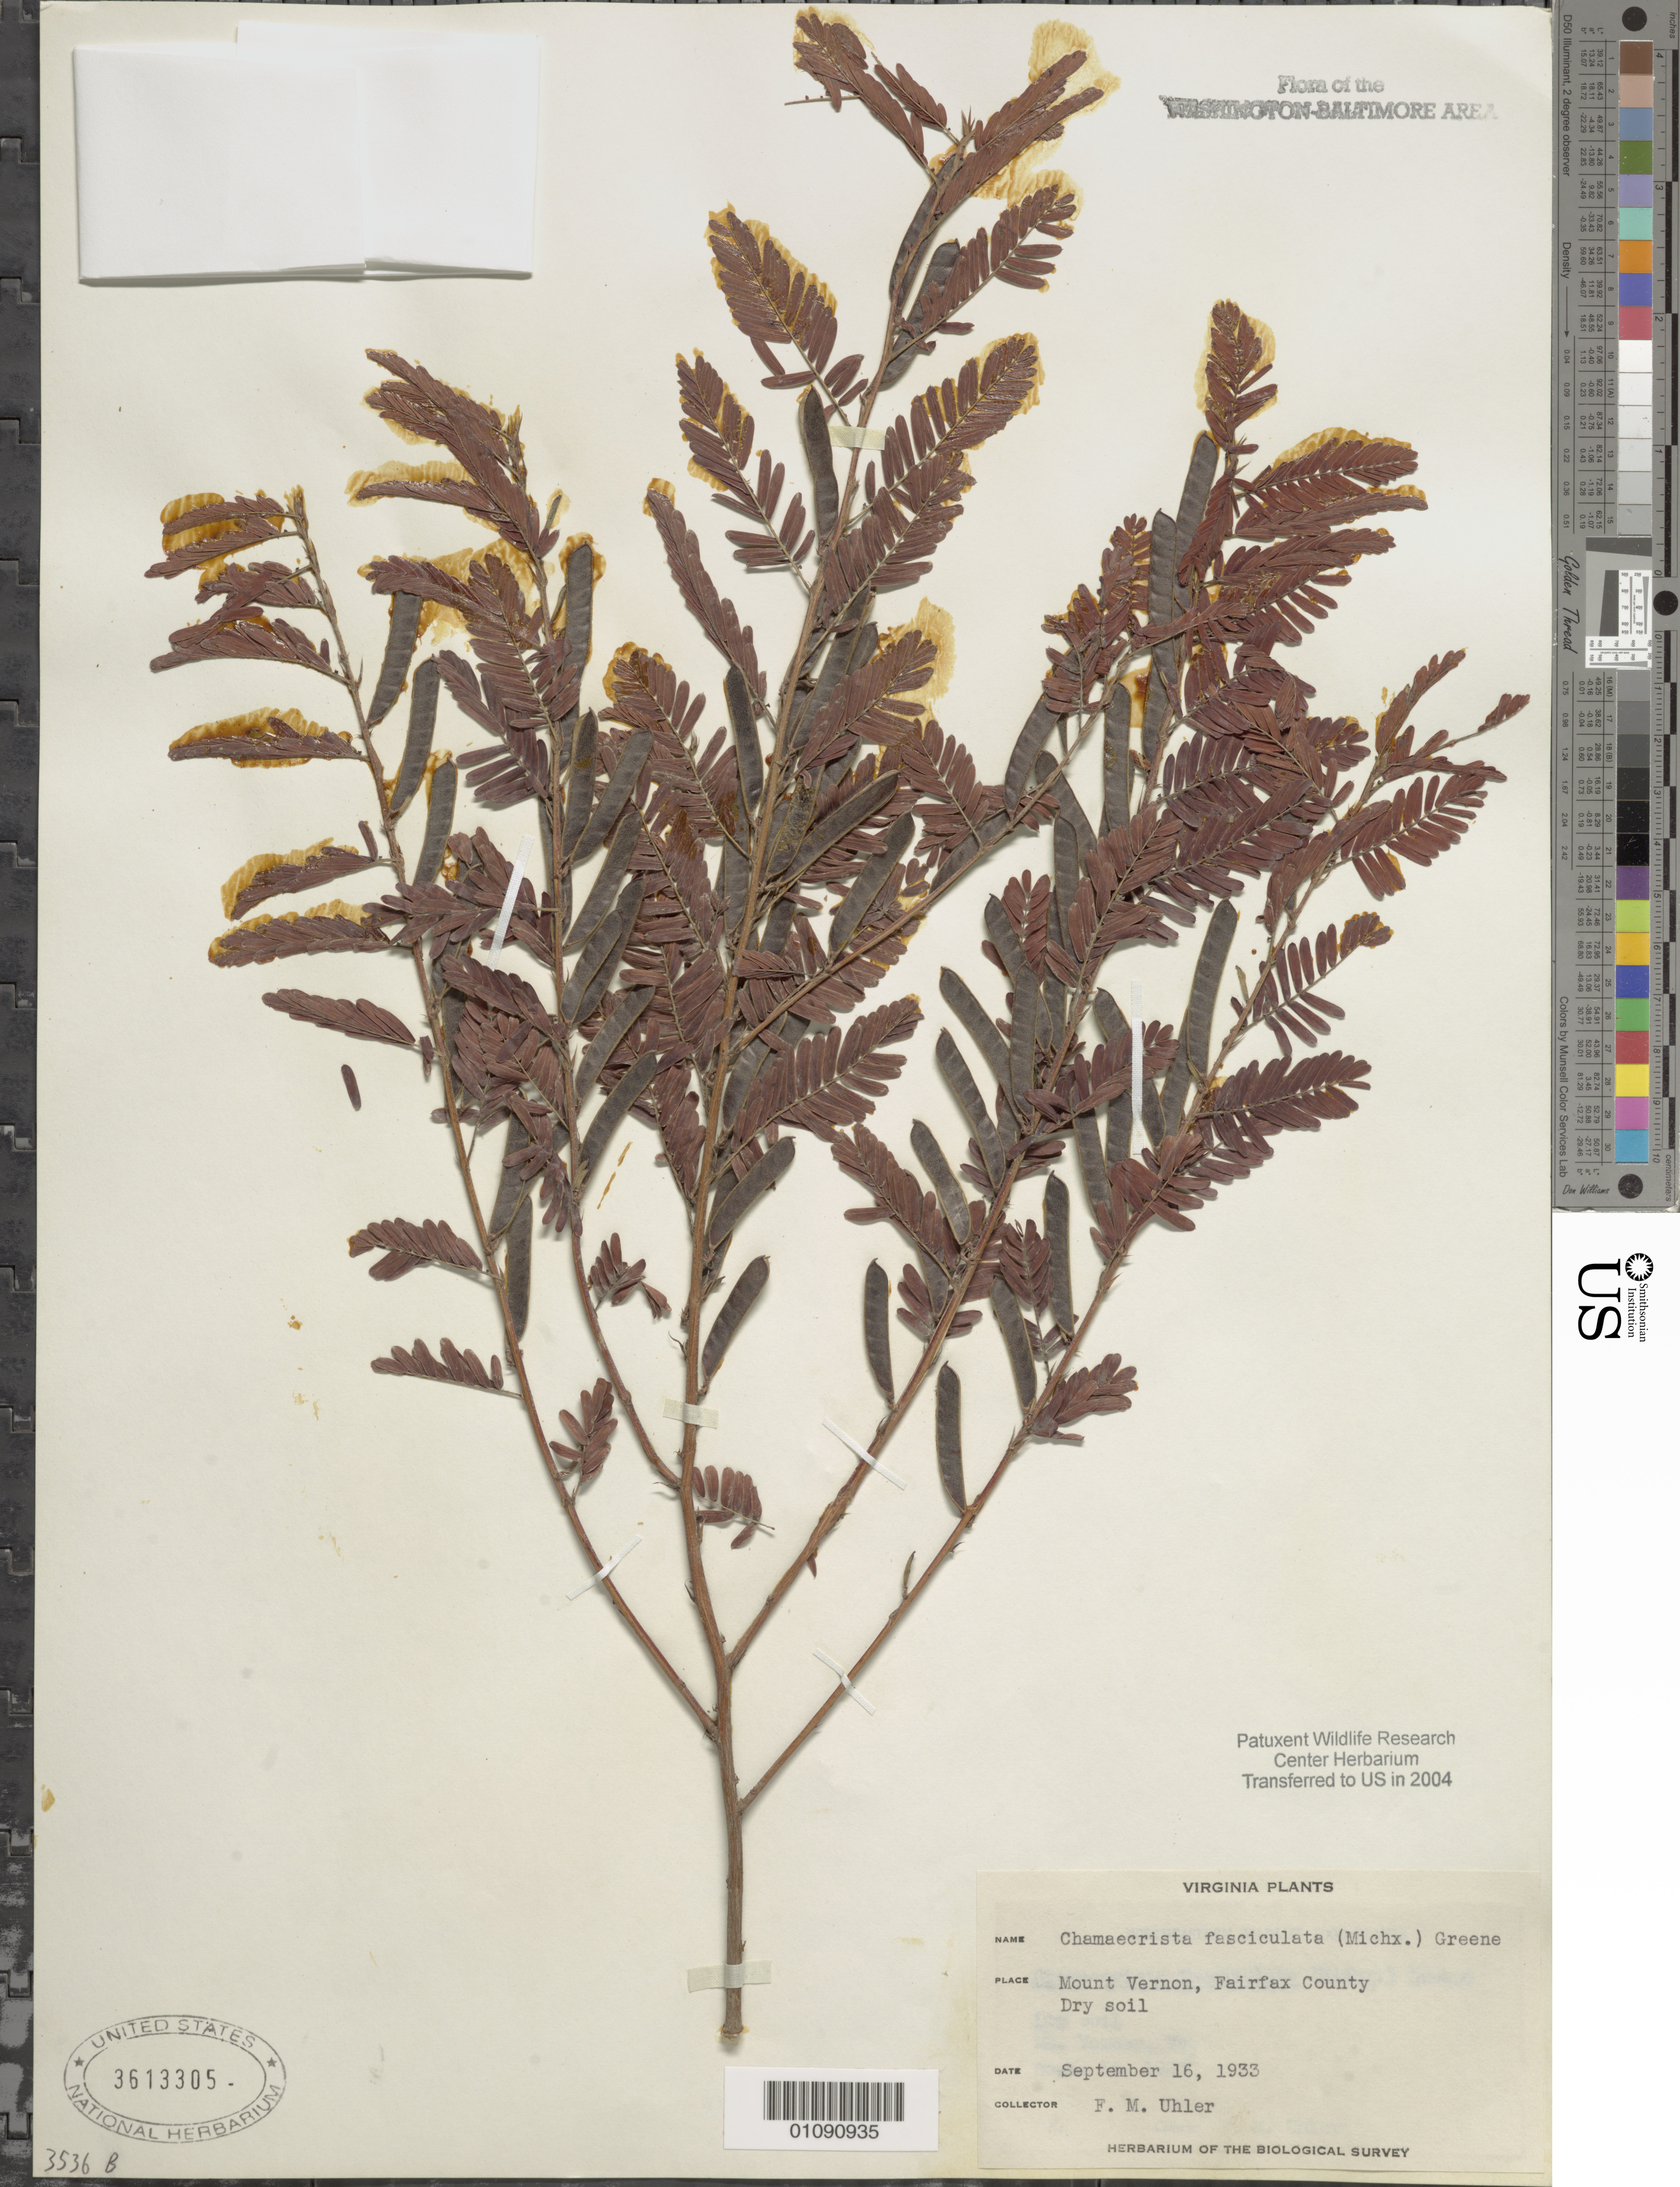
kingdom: Plantae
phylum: Tracheophyta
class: Magnoliopsida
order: Fabales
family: Fabaceae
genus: Chamaecrista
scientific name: Chamaecrista fasciculata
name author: (Michx.) Greene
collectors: F. M. Uhler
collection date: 1933-09-16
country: United States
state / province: Virginia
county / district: Fairfax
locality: Mt. Vernon.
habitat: Dry soil.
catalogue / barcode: US 3613305